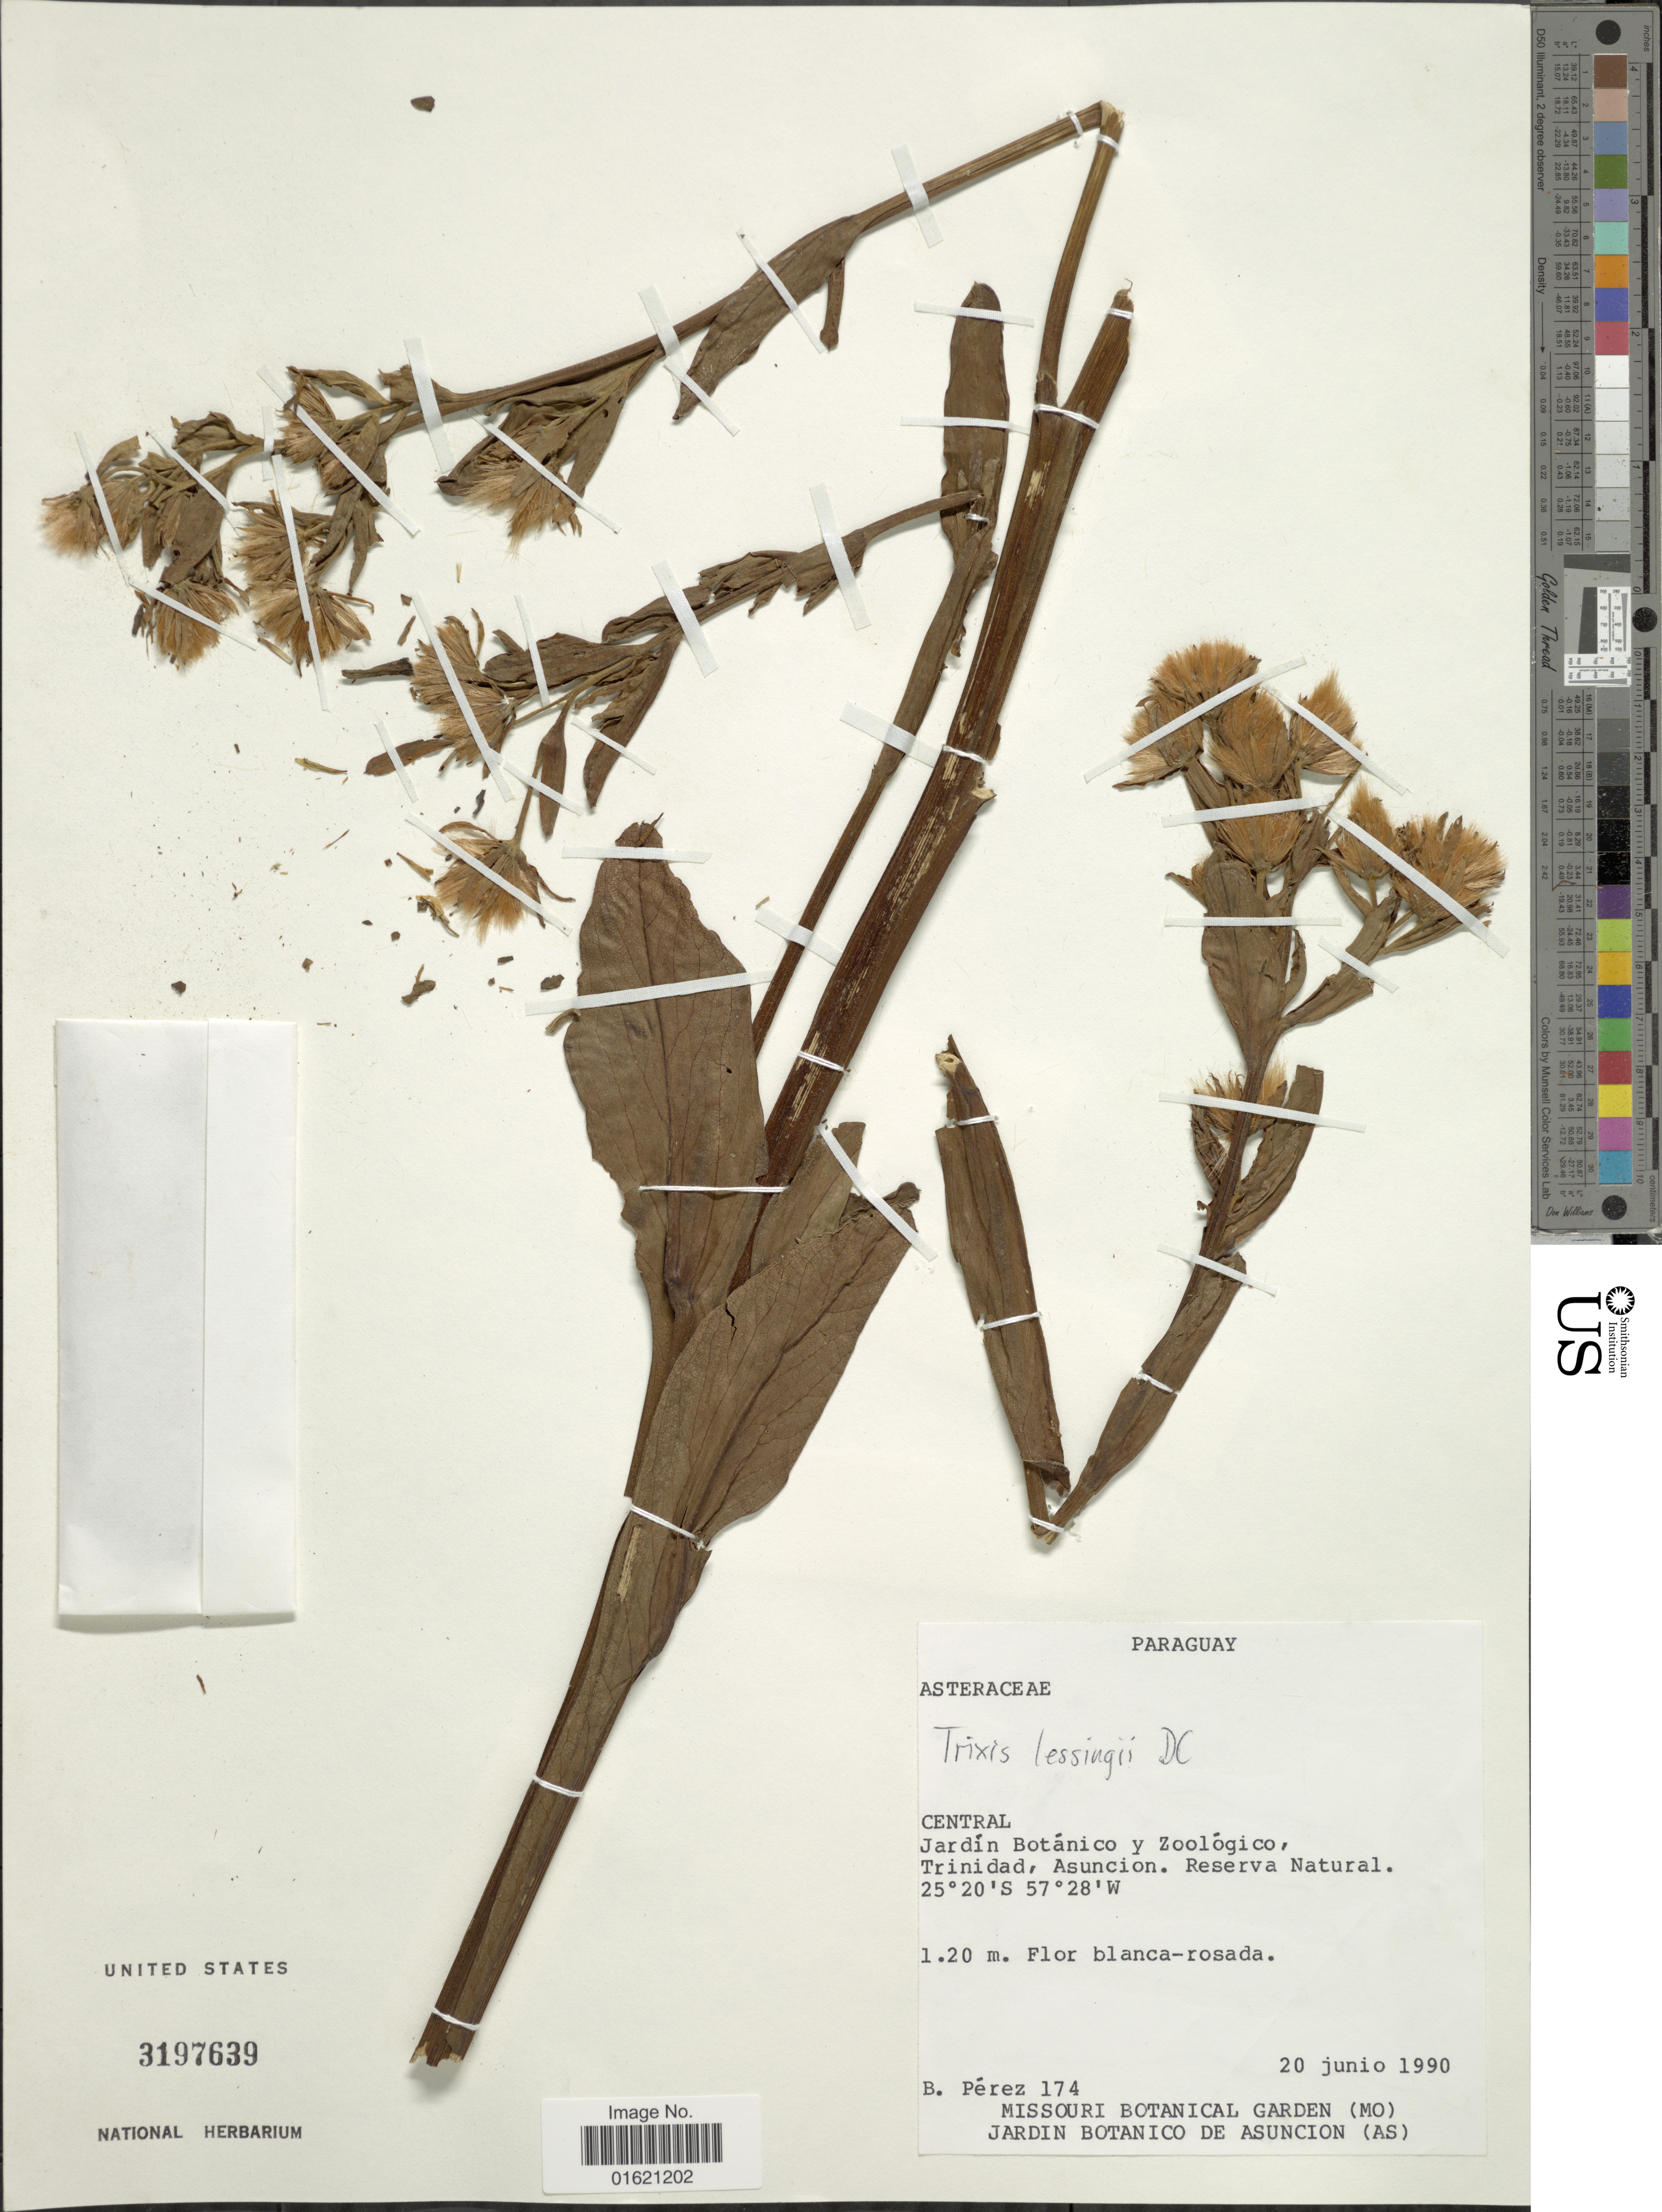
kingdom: Plantae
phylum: Tracheophyta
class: Magnoliopsida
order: Asterales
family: Asteraceae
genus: Trixis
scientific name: Trixis lessingii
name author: DC.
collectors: B. Pérez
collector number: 174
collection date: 1990-06-20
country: Paraguay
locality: Central. Jardin Botanica y Zoologico, Trinidad, Asuncion, Reserva Natural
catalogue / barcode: US 3197639